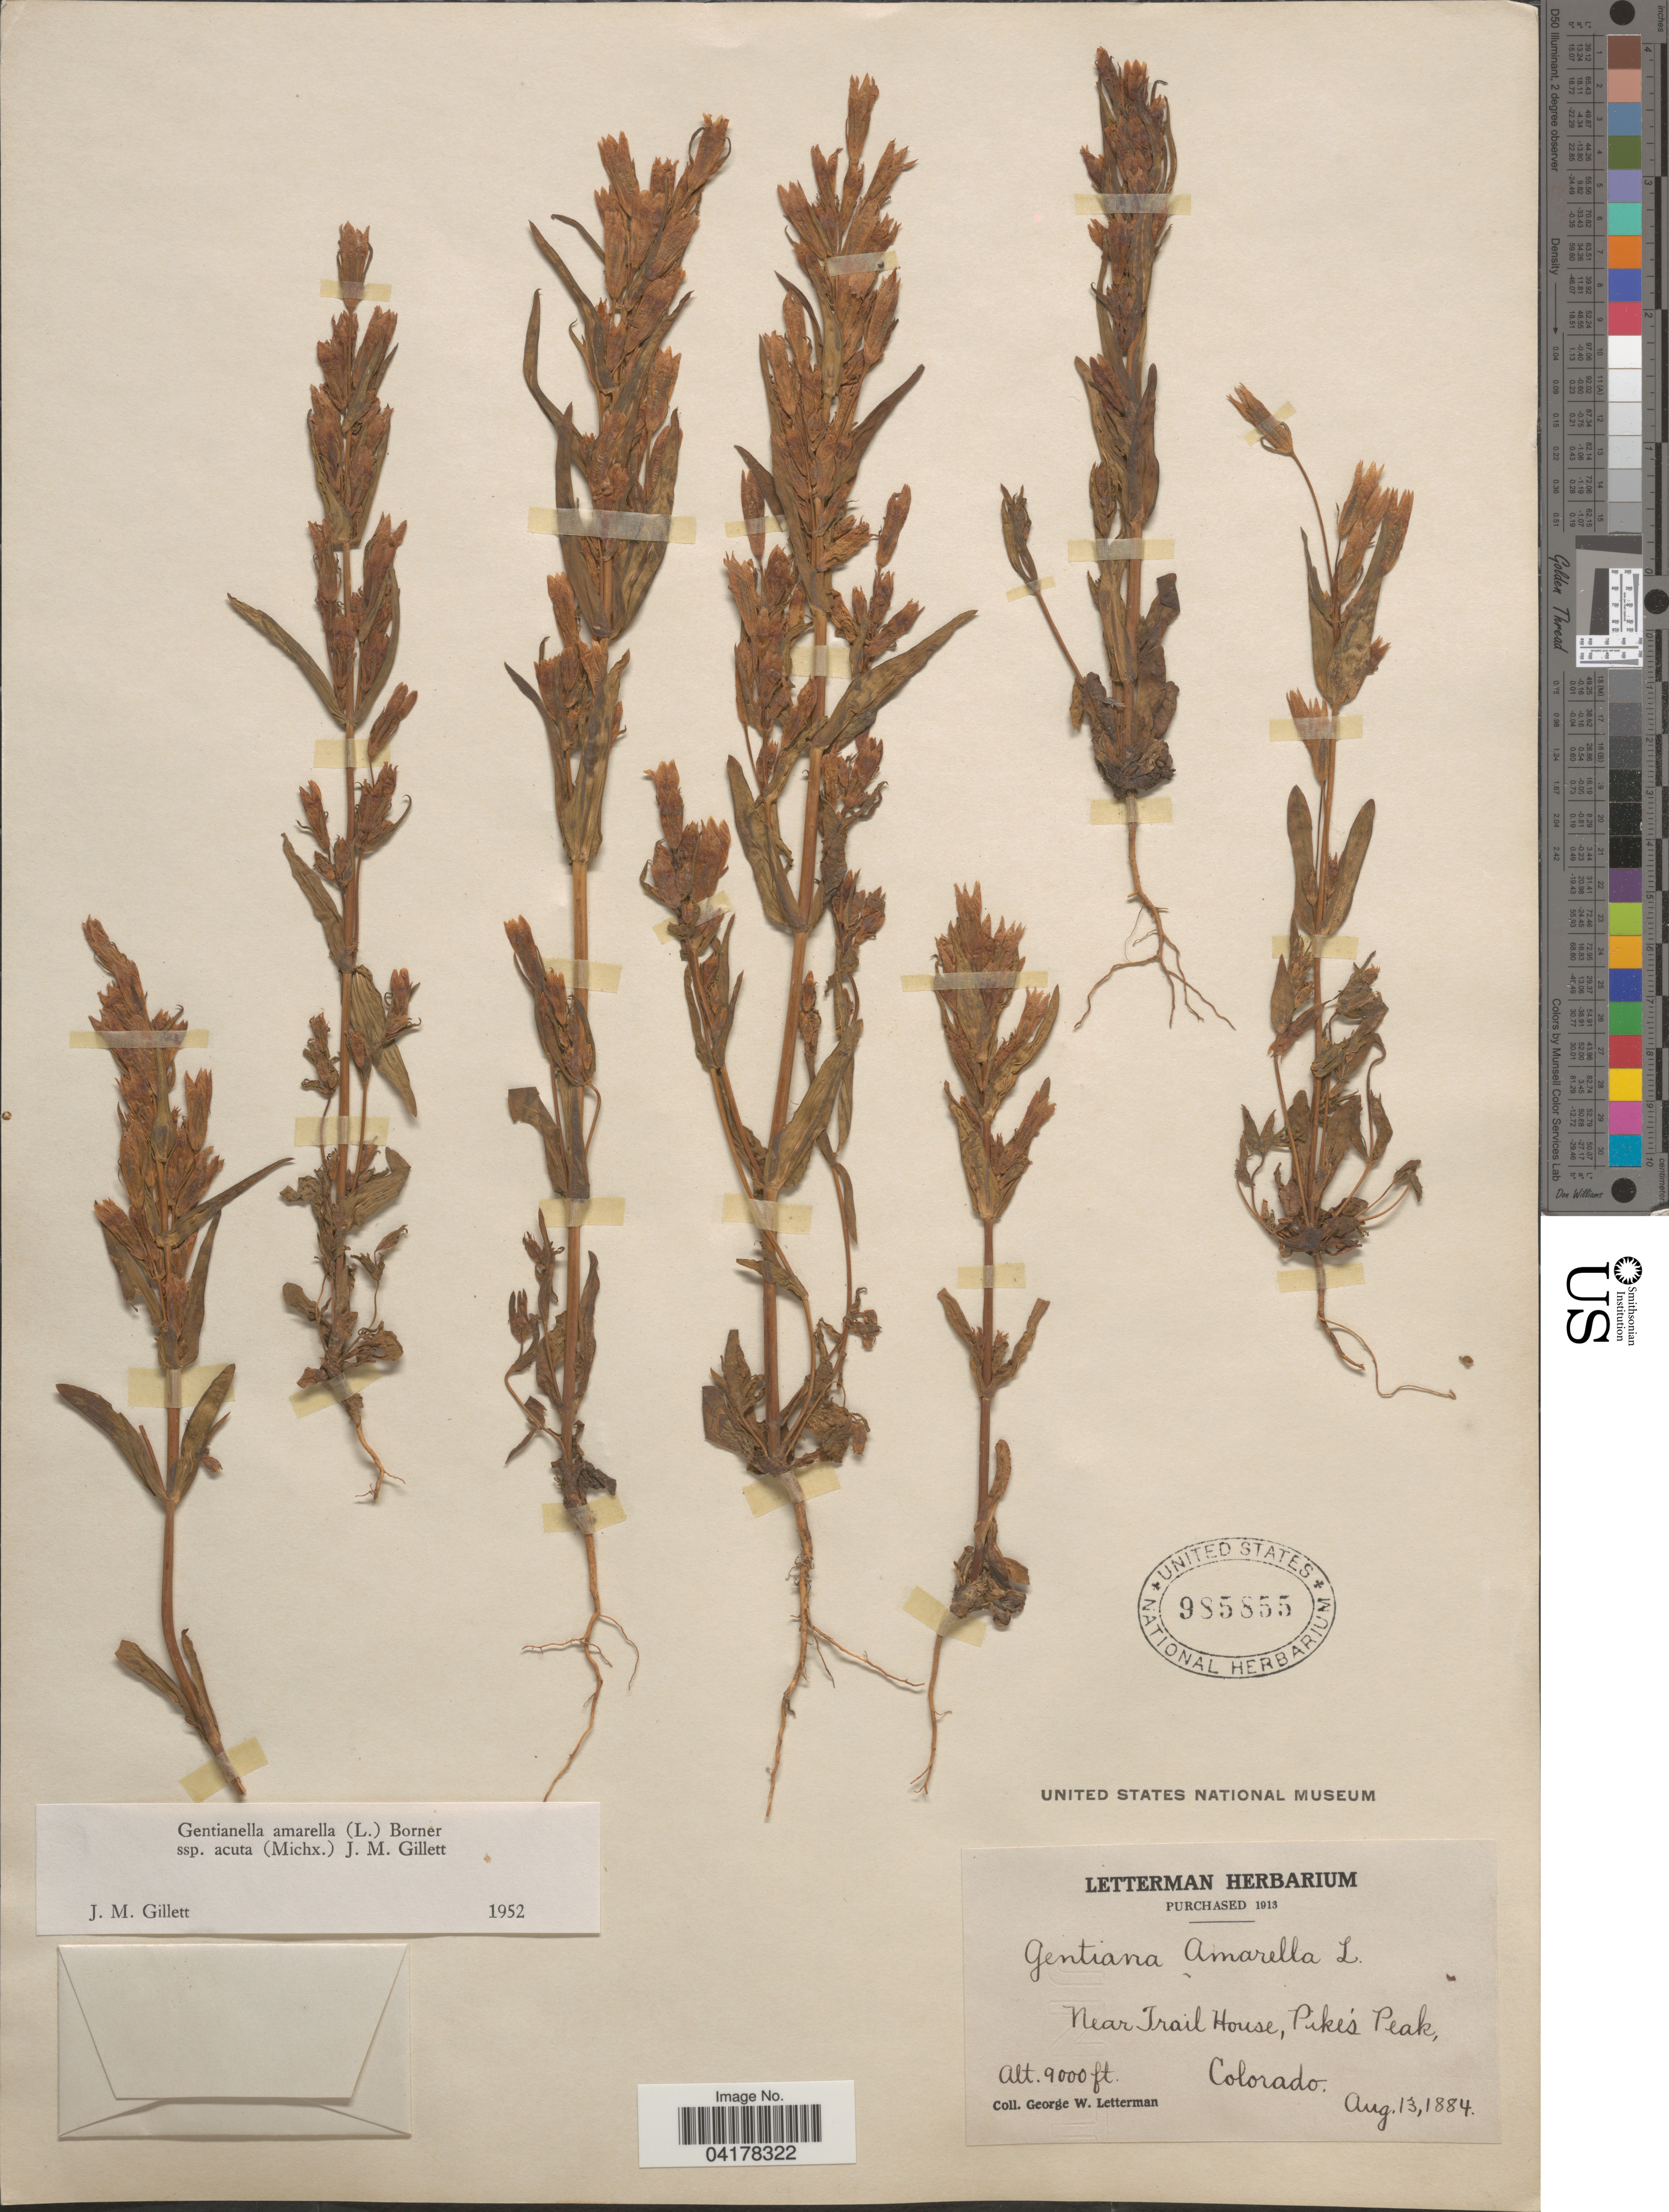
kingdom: Plantae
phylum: Tracheophyta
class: Magnoliopsida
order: Gentianales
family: Gentianaceae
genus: Gentianella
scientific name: Gentianella amarella subsp. acuta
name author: (Michx.) J.M. Gillett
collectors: G. W. Letterman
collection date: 1884-08-13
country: United States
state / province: Colorado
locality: Near Trail House, Pike's Peak.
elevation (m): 2743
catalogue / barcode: US 985855